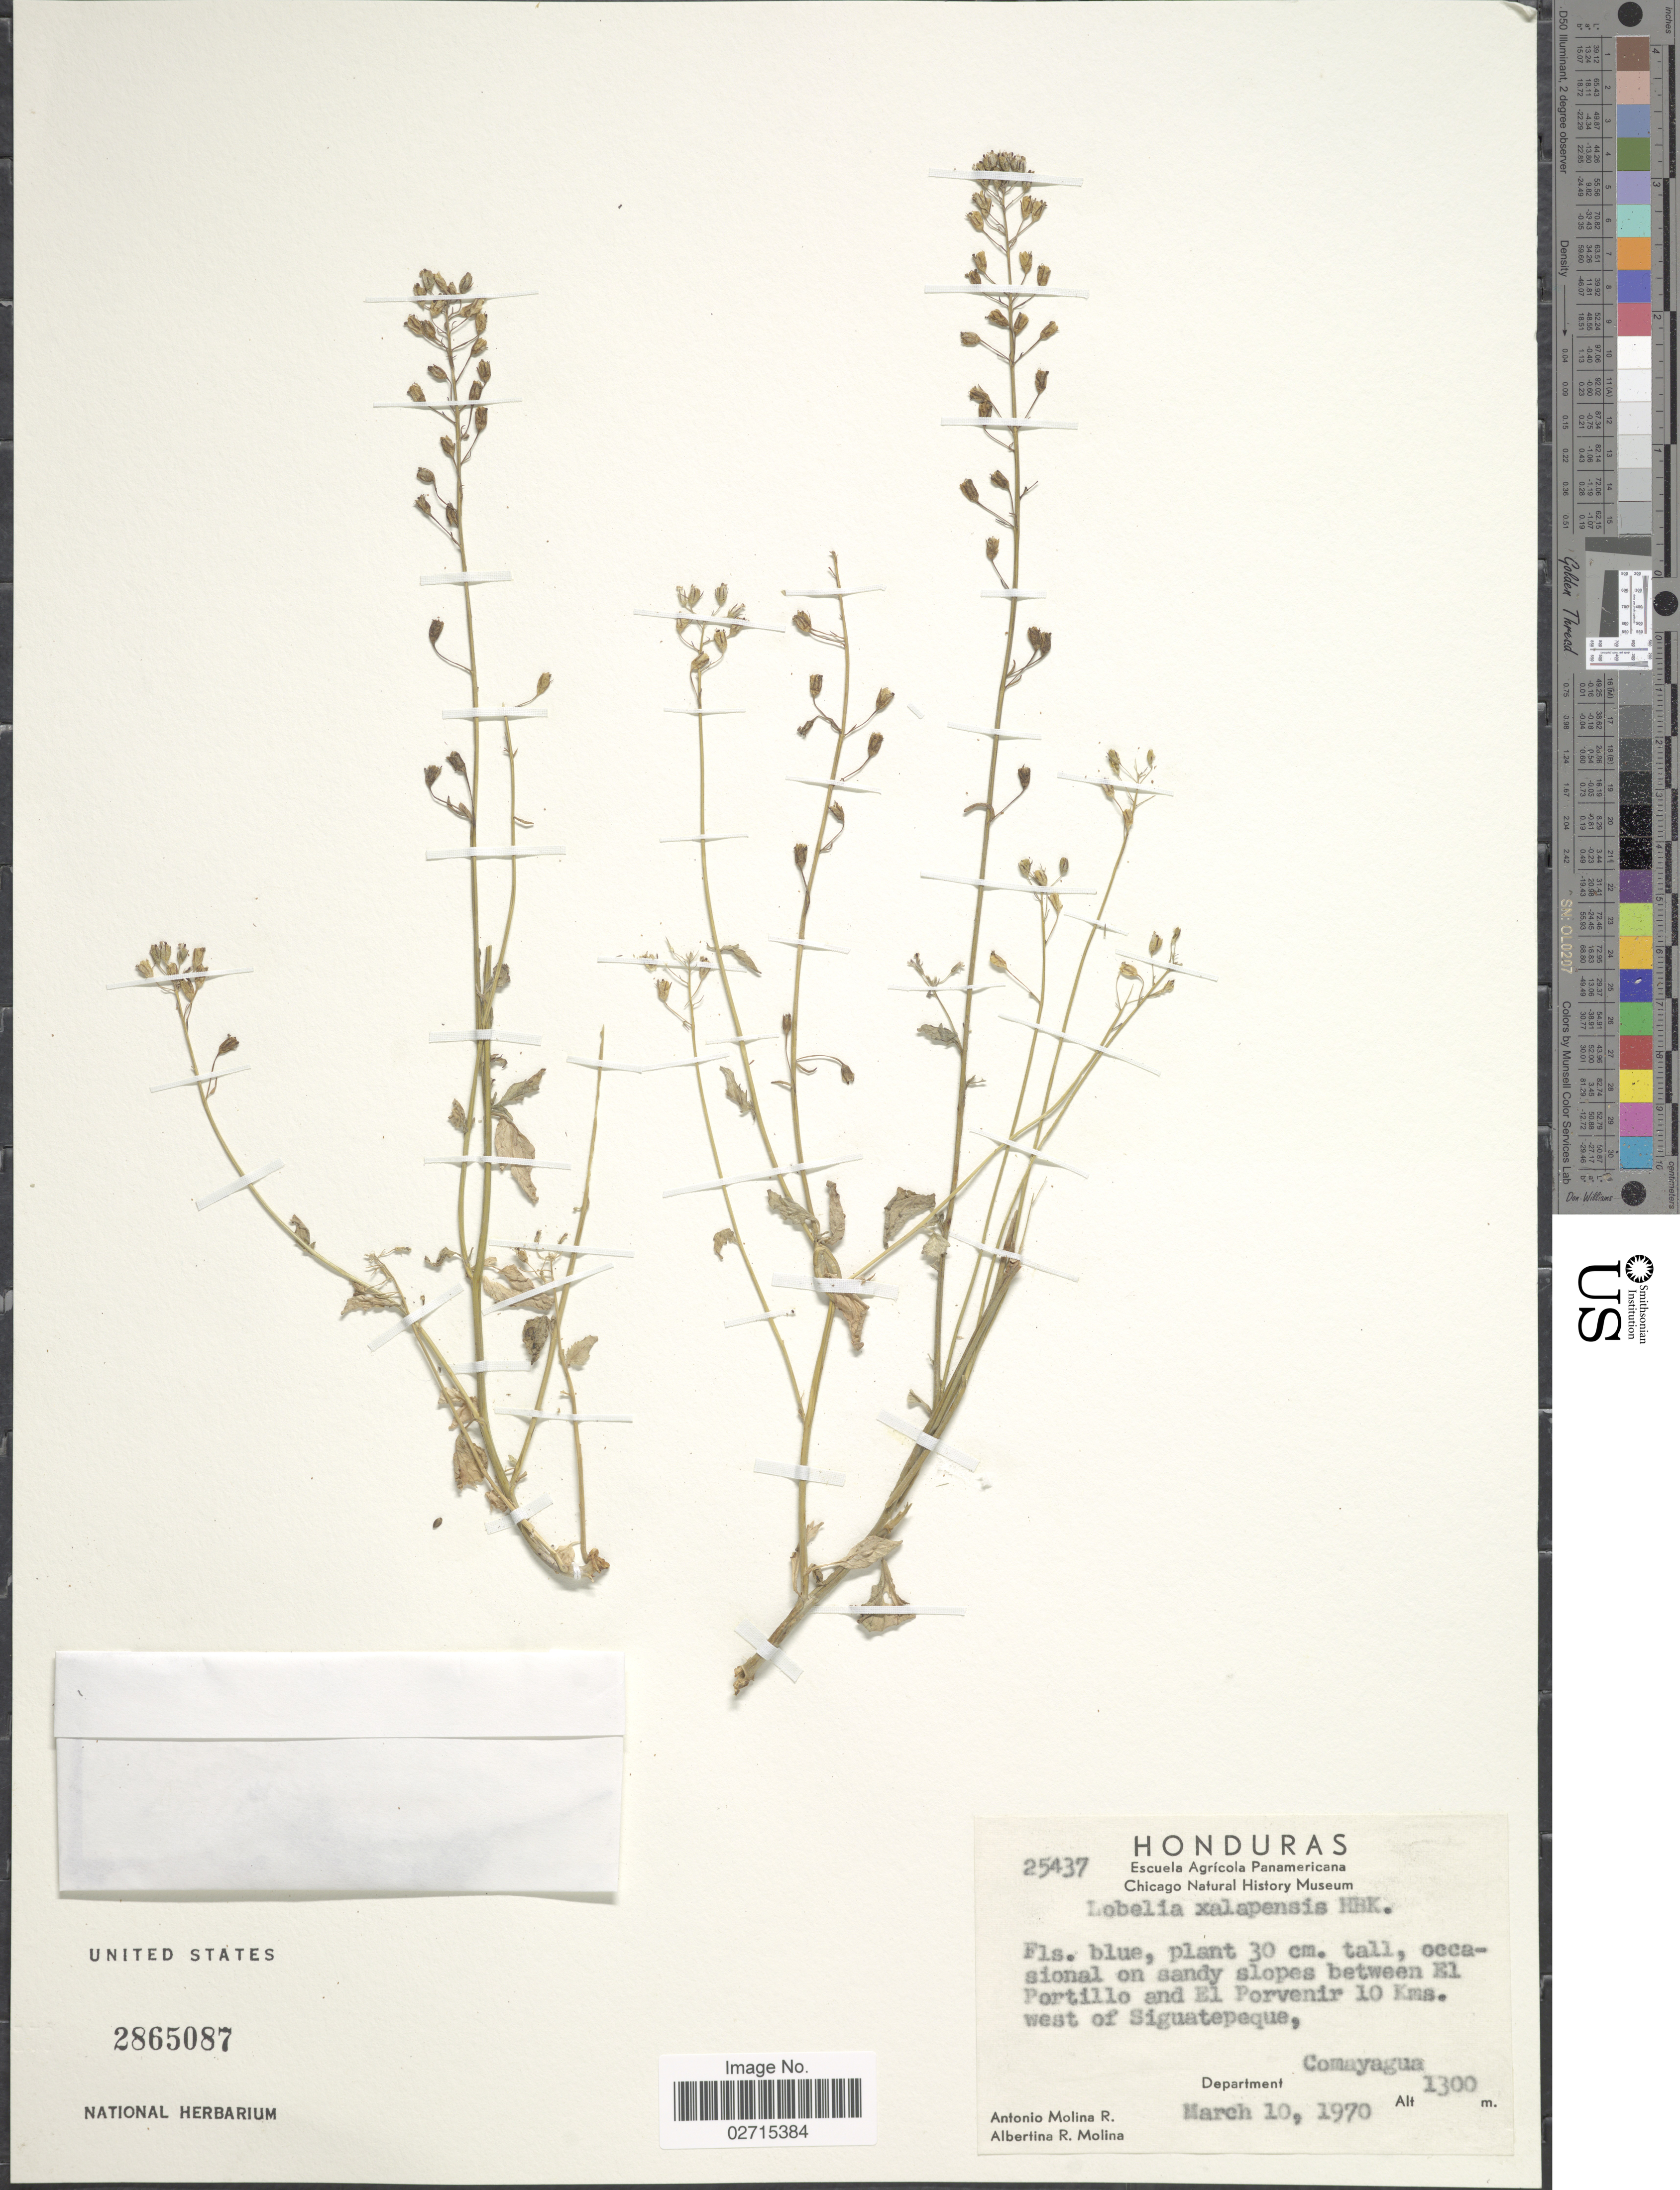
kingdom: Plantae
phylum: Tracheophyta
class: Magnoliopsida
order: Asterales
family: Campanulaceae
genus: Lobelia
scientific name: Lobelia xalapensis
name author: Kunth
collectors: A. Molina R. & A. R. Molina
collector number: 25437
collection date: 1970-03-10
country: Honduras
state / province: Comayagua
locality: Occasional on sandy slopes between El Portillo and El Porvenir 10 Kms. west of Siguatepeque, Department Comayagua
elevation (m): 1300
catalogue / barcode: US 2865087